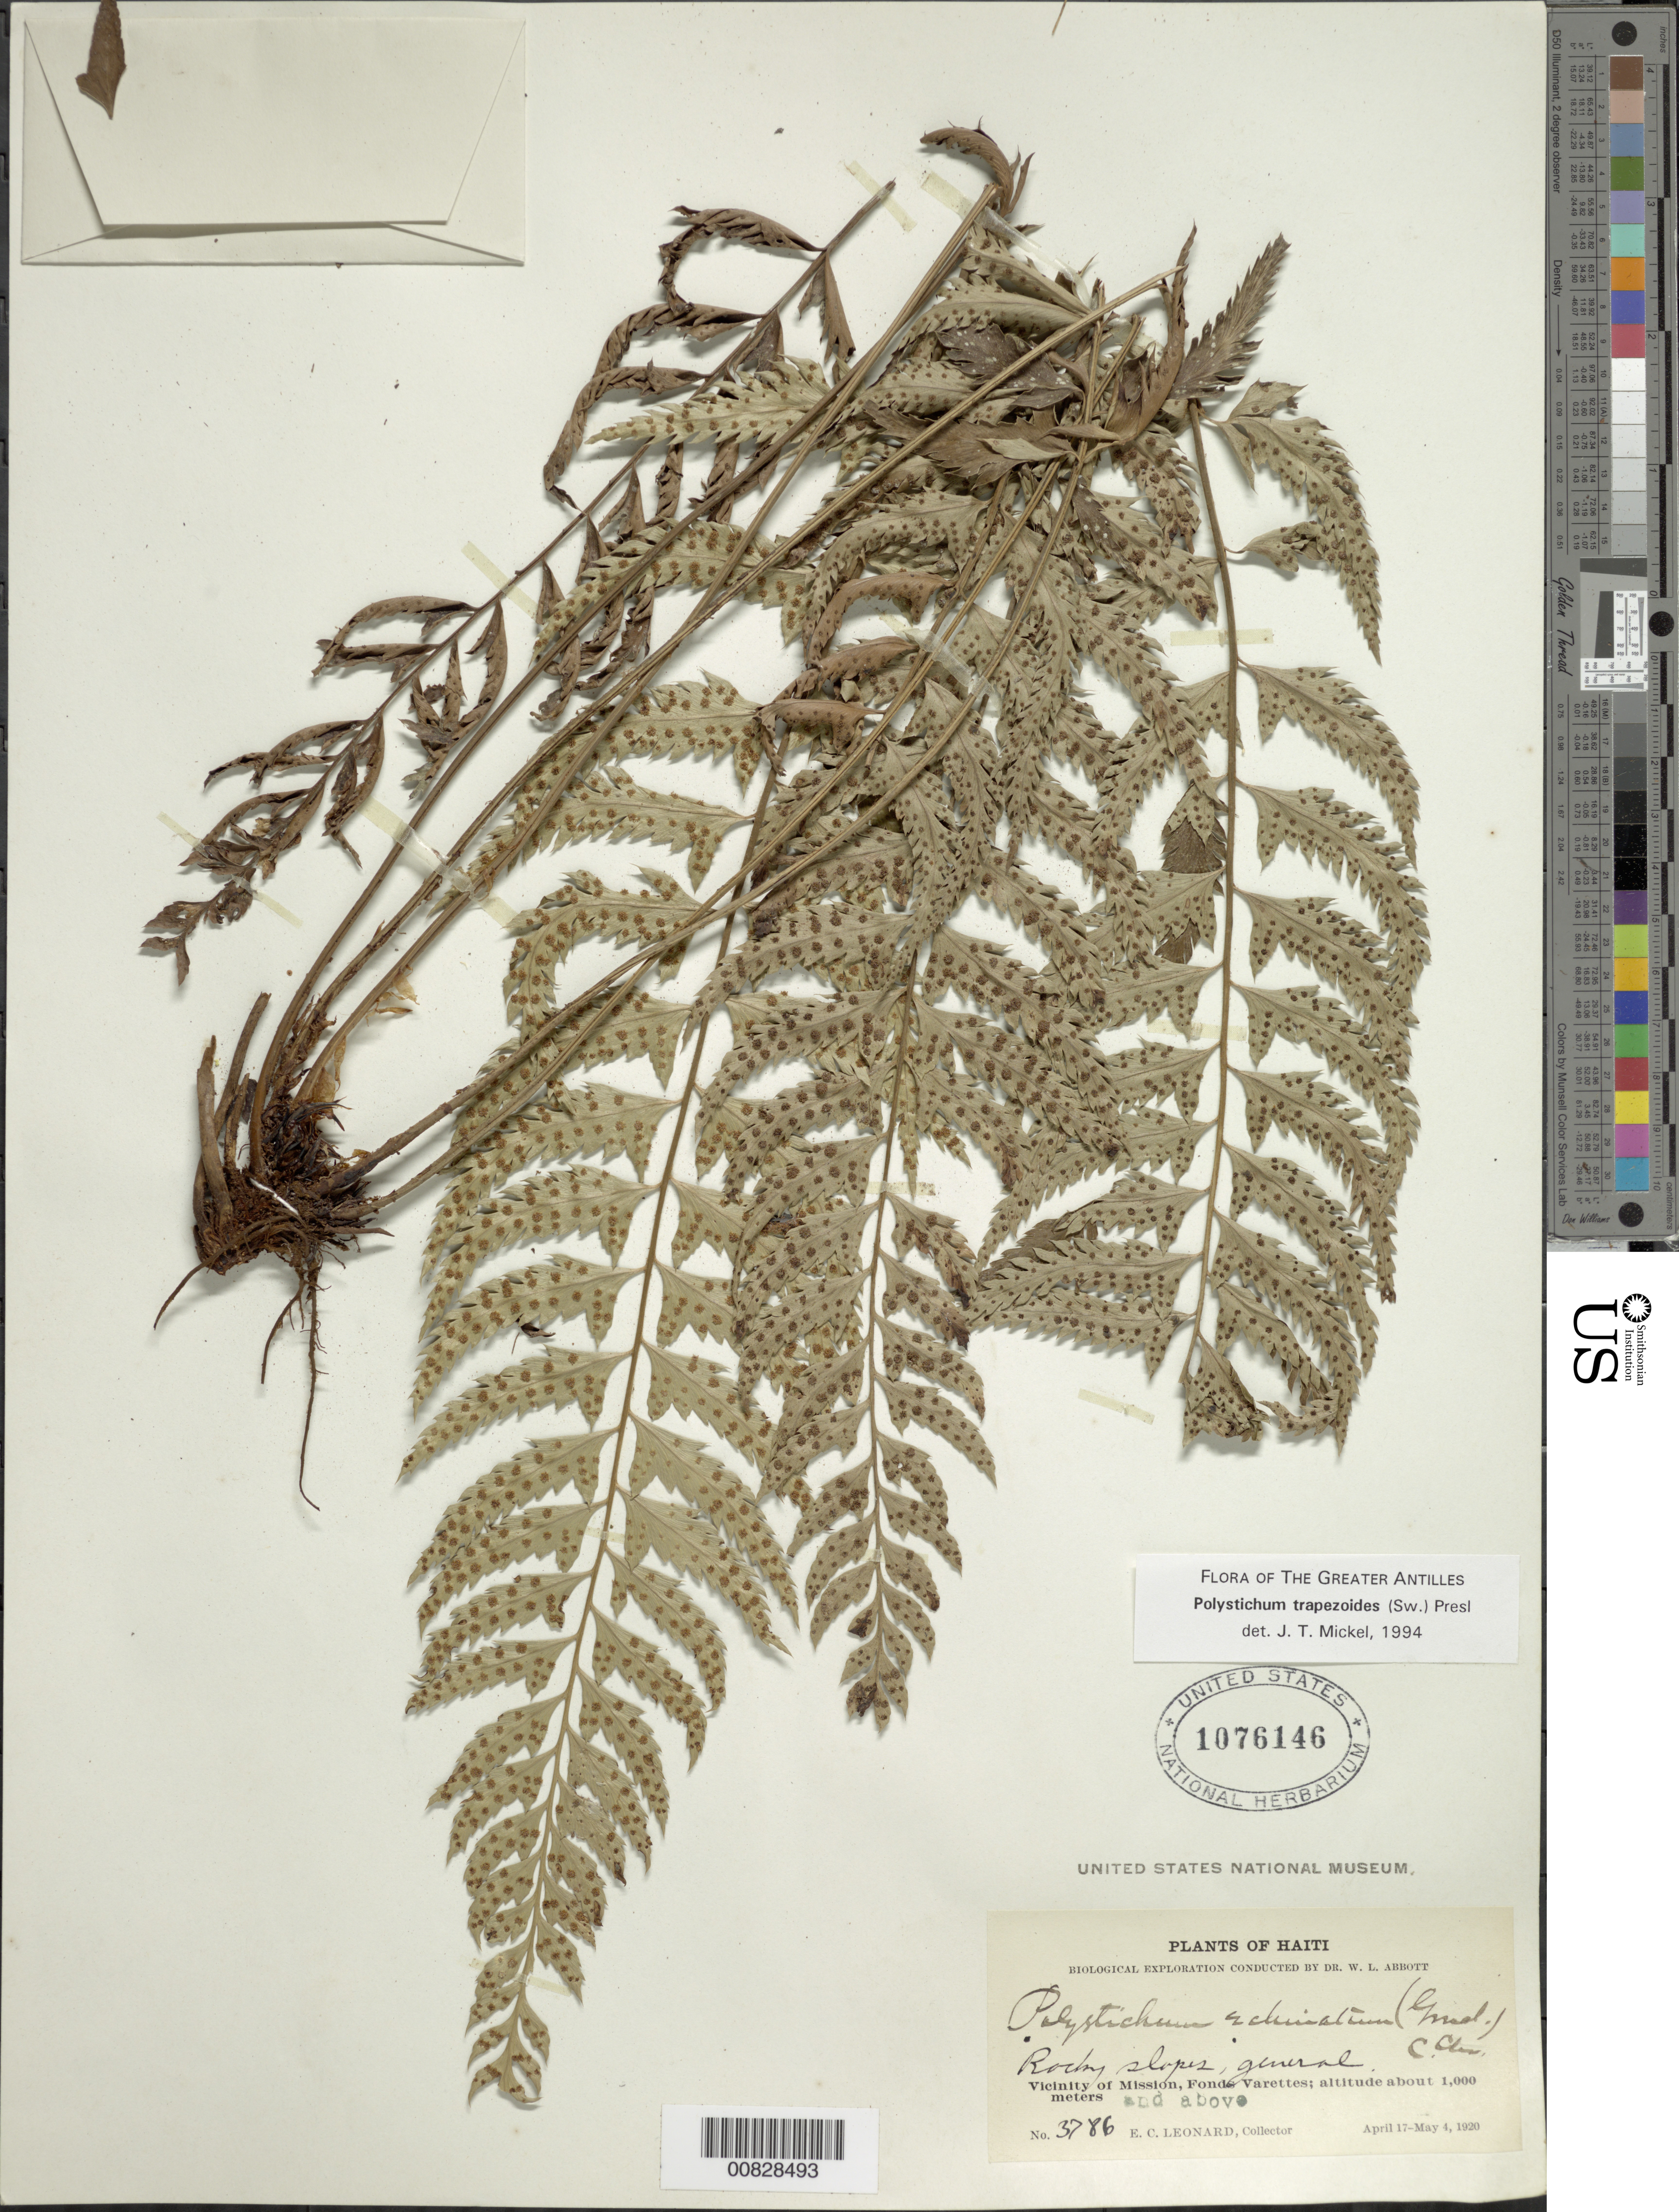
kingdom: Plantae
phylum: Tracheophyta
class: Polypodiopsida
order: Polypodiales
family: Dryopteridaceae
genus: Polystichum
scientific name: Polystichum trapezoides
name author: (Sw.) C. Presl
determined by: Mickel, J. T., (NY), New York Botanical Garden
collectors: E. C. Leonard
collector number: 3786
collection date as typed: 17 Apr 1920 to 04 May 1920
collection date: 1920-04-17/1920-05-04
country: Haiti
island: Hispaniola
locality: Fonds Varettes, vicinity Mission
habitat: Rocky slopes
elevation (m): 1000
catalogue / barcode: US 1076146